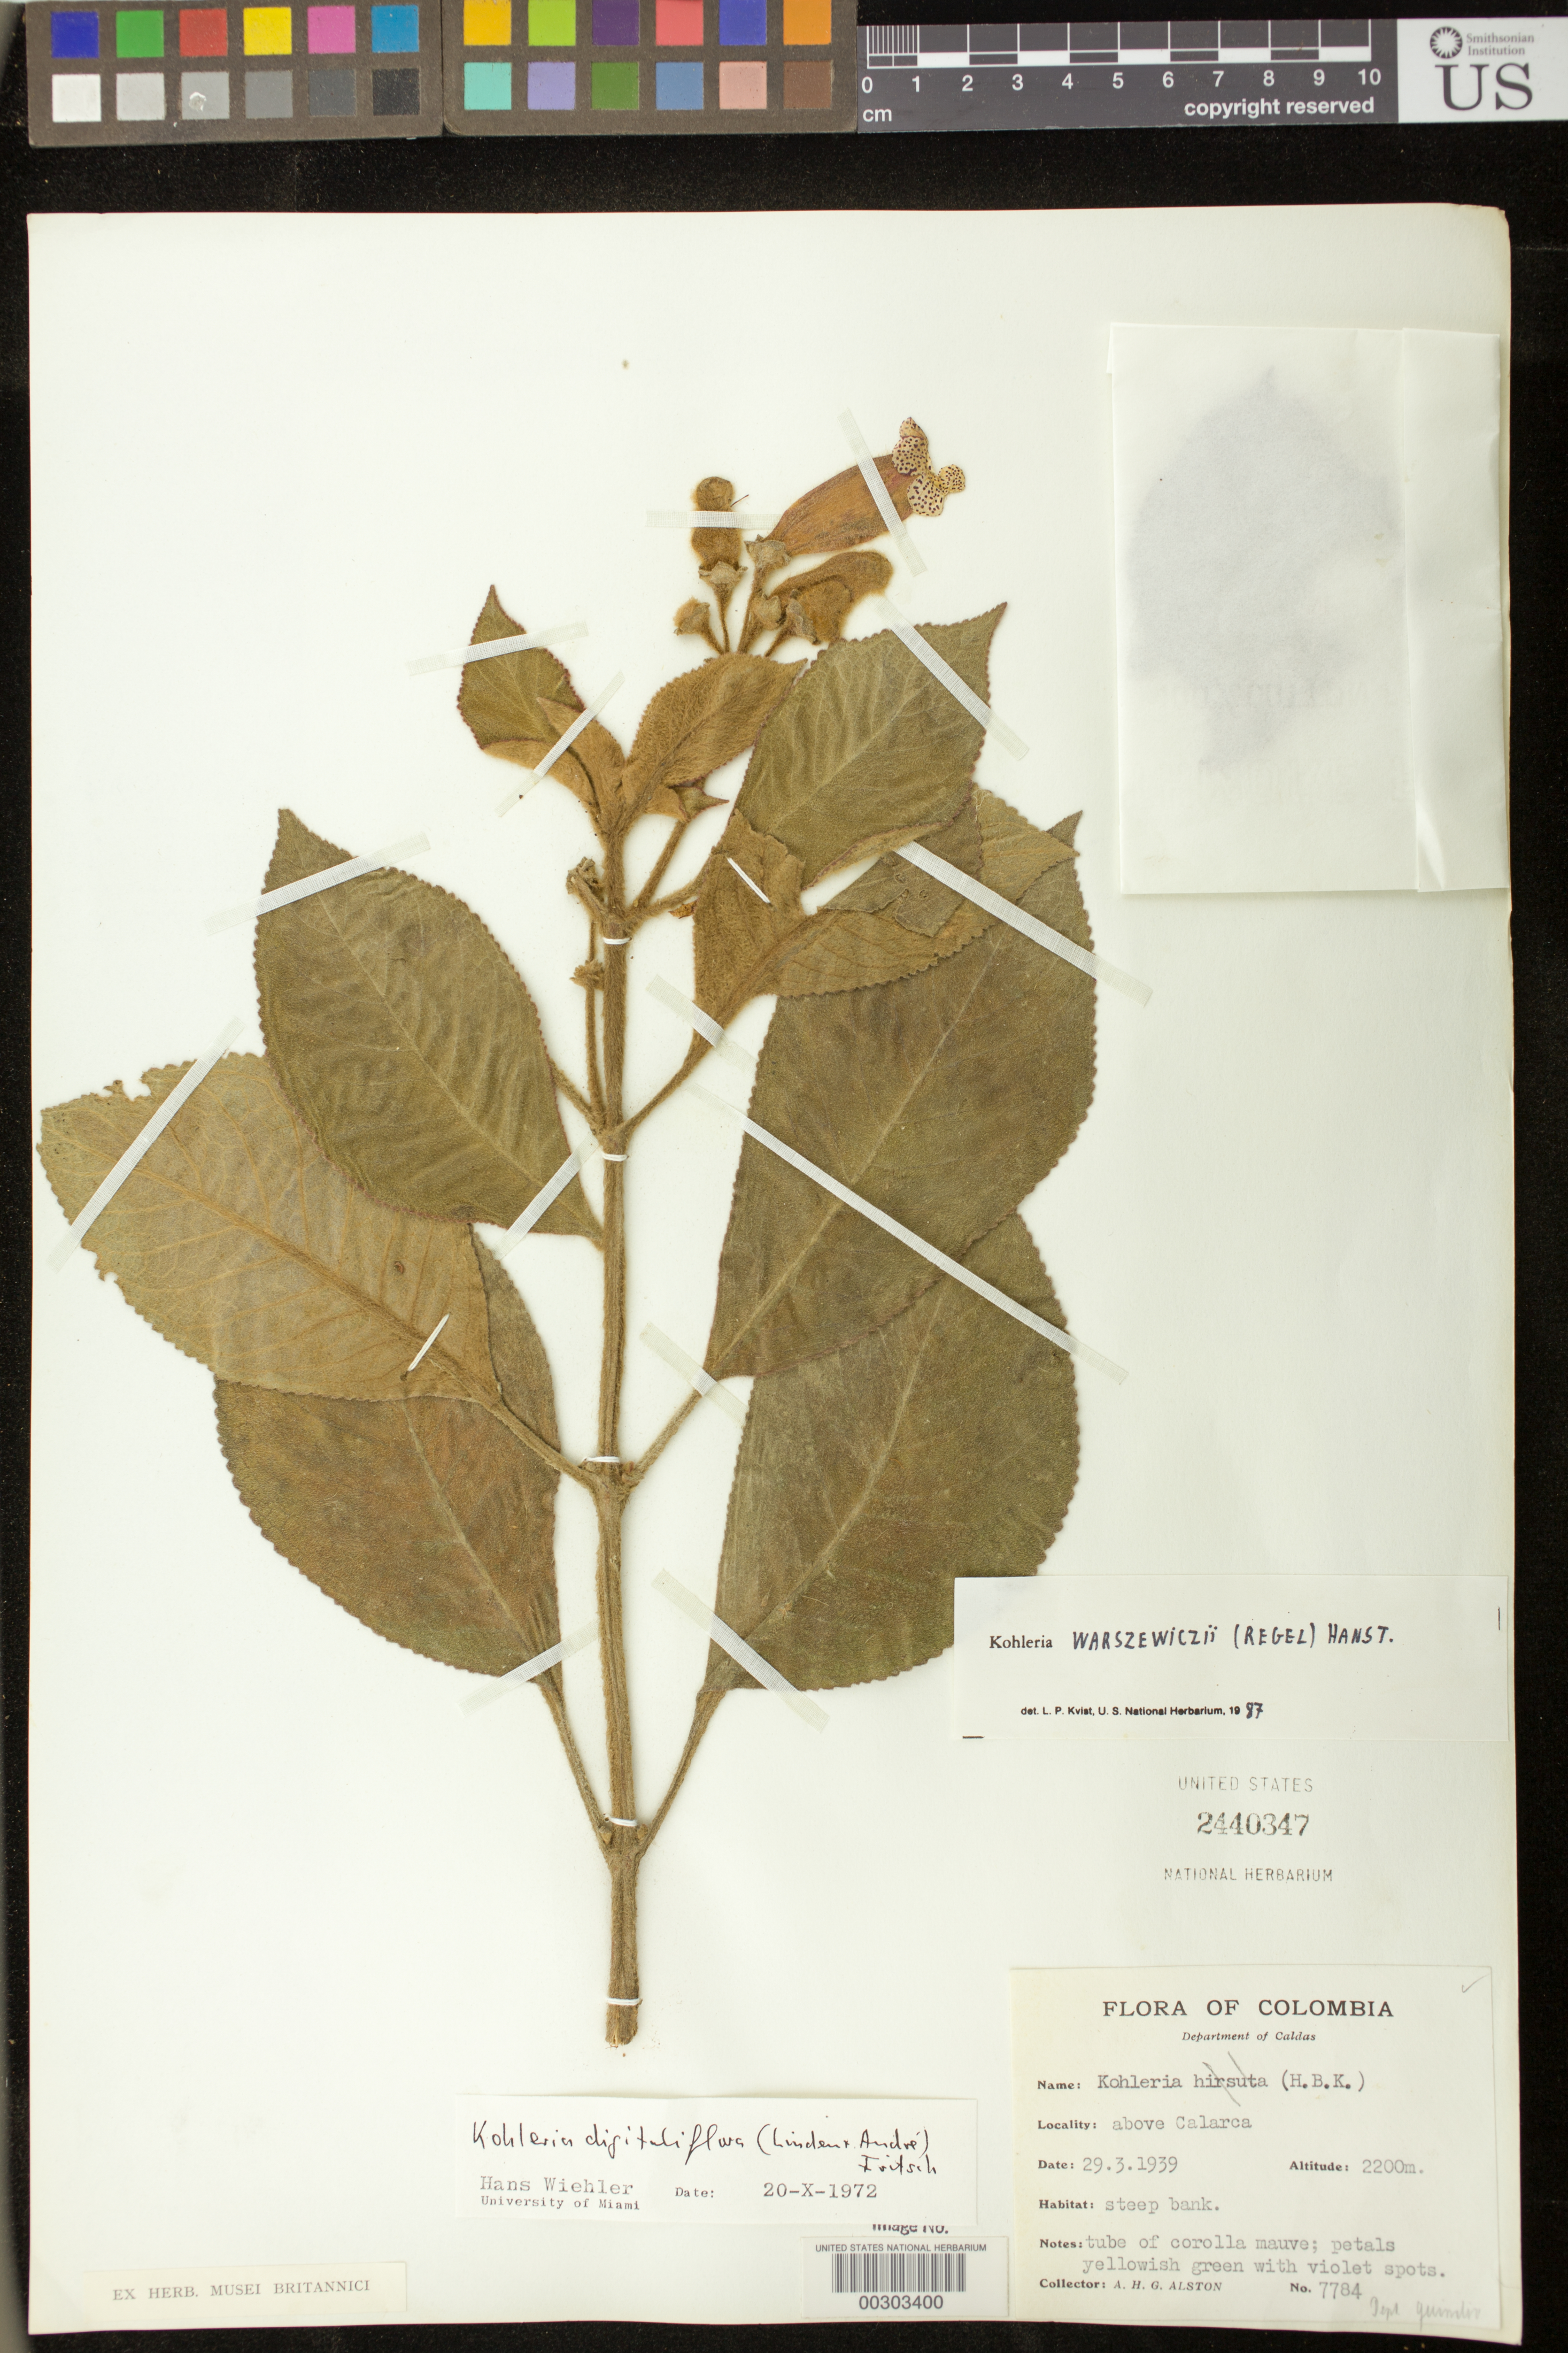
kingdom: Plantae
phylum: Tracheophyta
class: Magnoliopsida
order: Lamiales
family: Gesneriaceae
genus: Kohleria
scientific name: Kohleria warszewiczii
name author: (Regel) Hanst.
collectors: A. H. Alston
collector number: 7784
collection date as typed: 29 Mar 1939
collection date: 1939-03-29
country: Colombia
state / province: Caldas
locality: Above Calcarca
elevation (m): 2200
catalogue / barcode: US 2440347